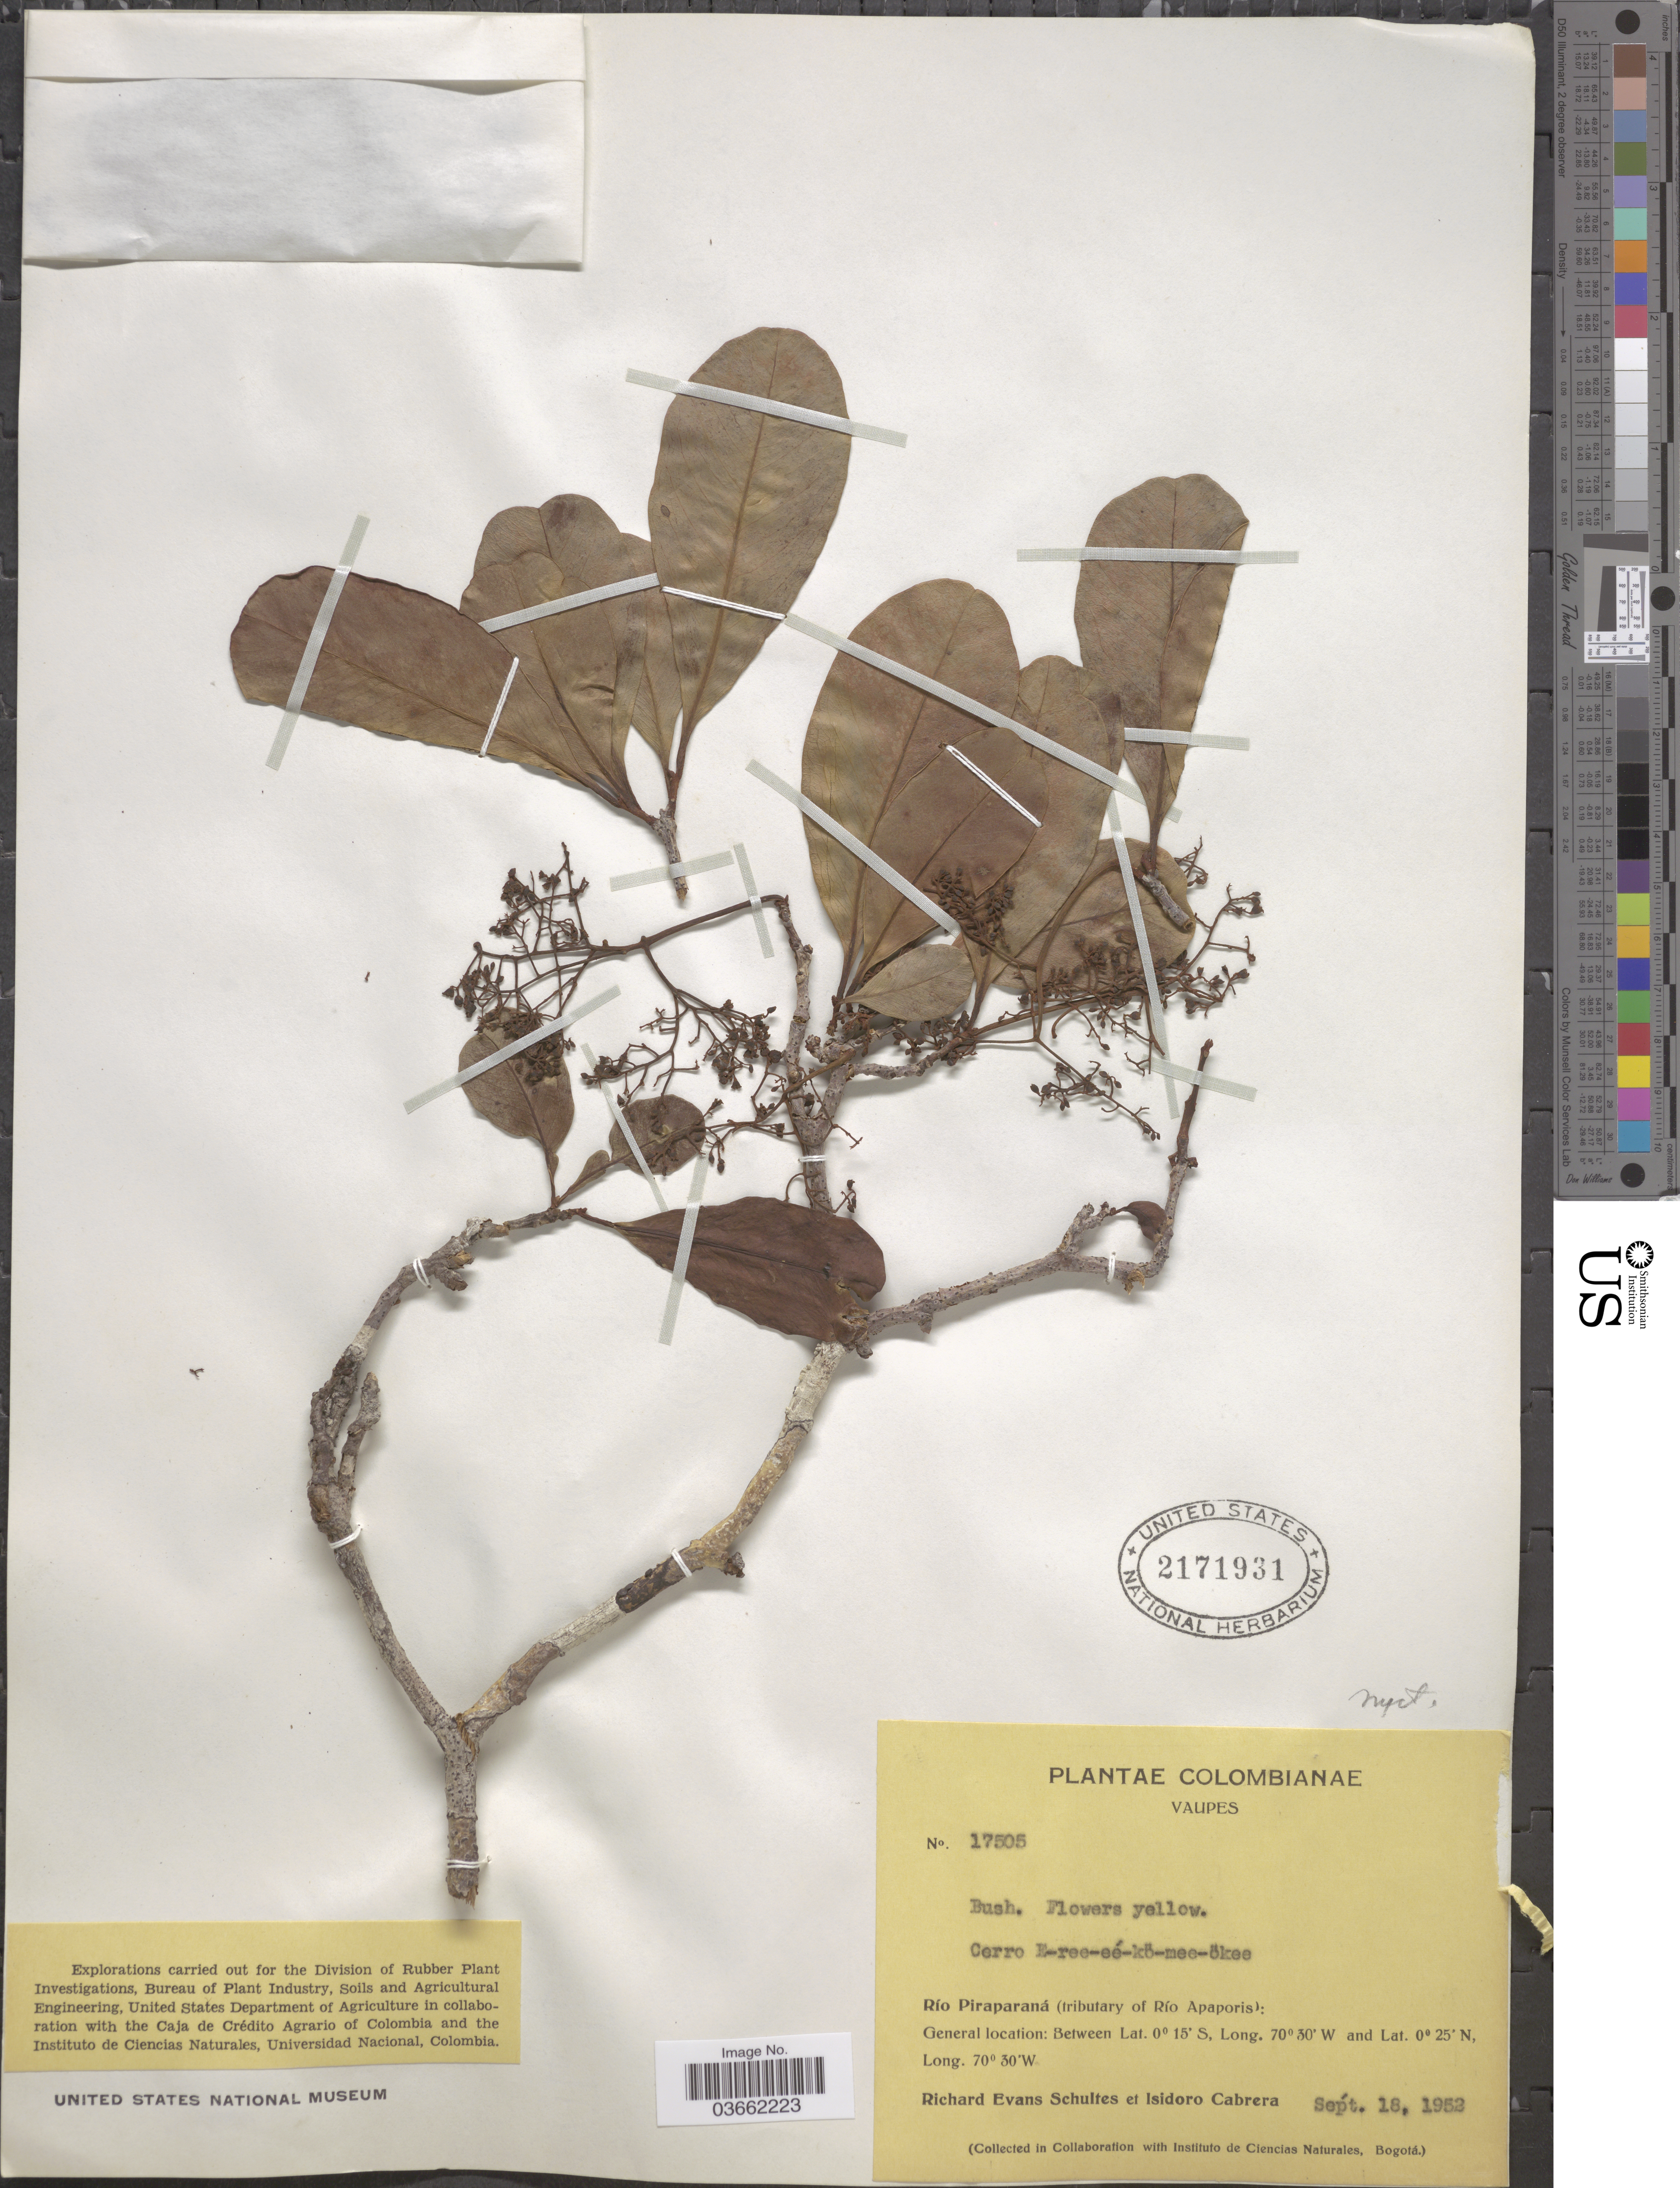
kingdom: Plantae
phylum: Tracheophyta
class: Magnoliopsida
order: Caryophyllales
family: Nyctaginaceae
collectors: R. E. Schultes & I. Cabrera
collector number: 17505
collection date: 1952-09-18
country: Colombia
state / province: Vaupés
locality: Río Piraparaná (tributary of Río Apaporis).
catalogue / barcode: US 2171931